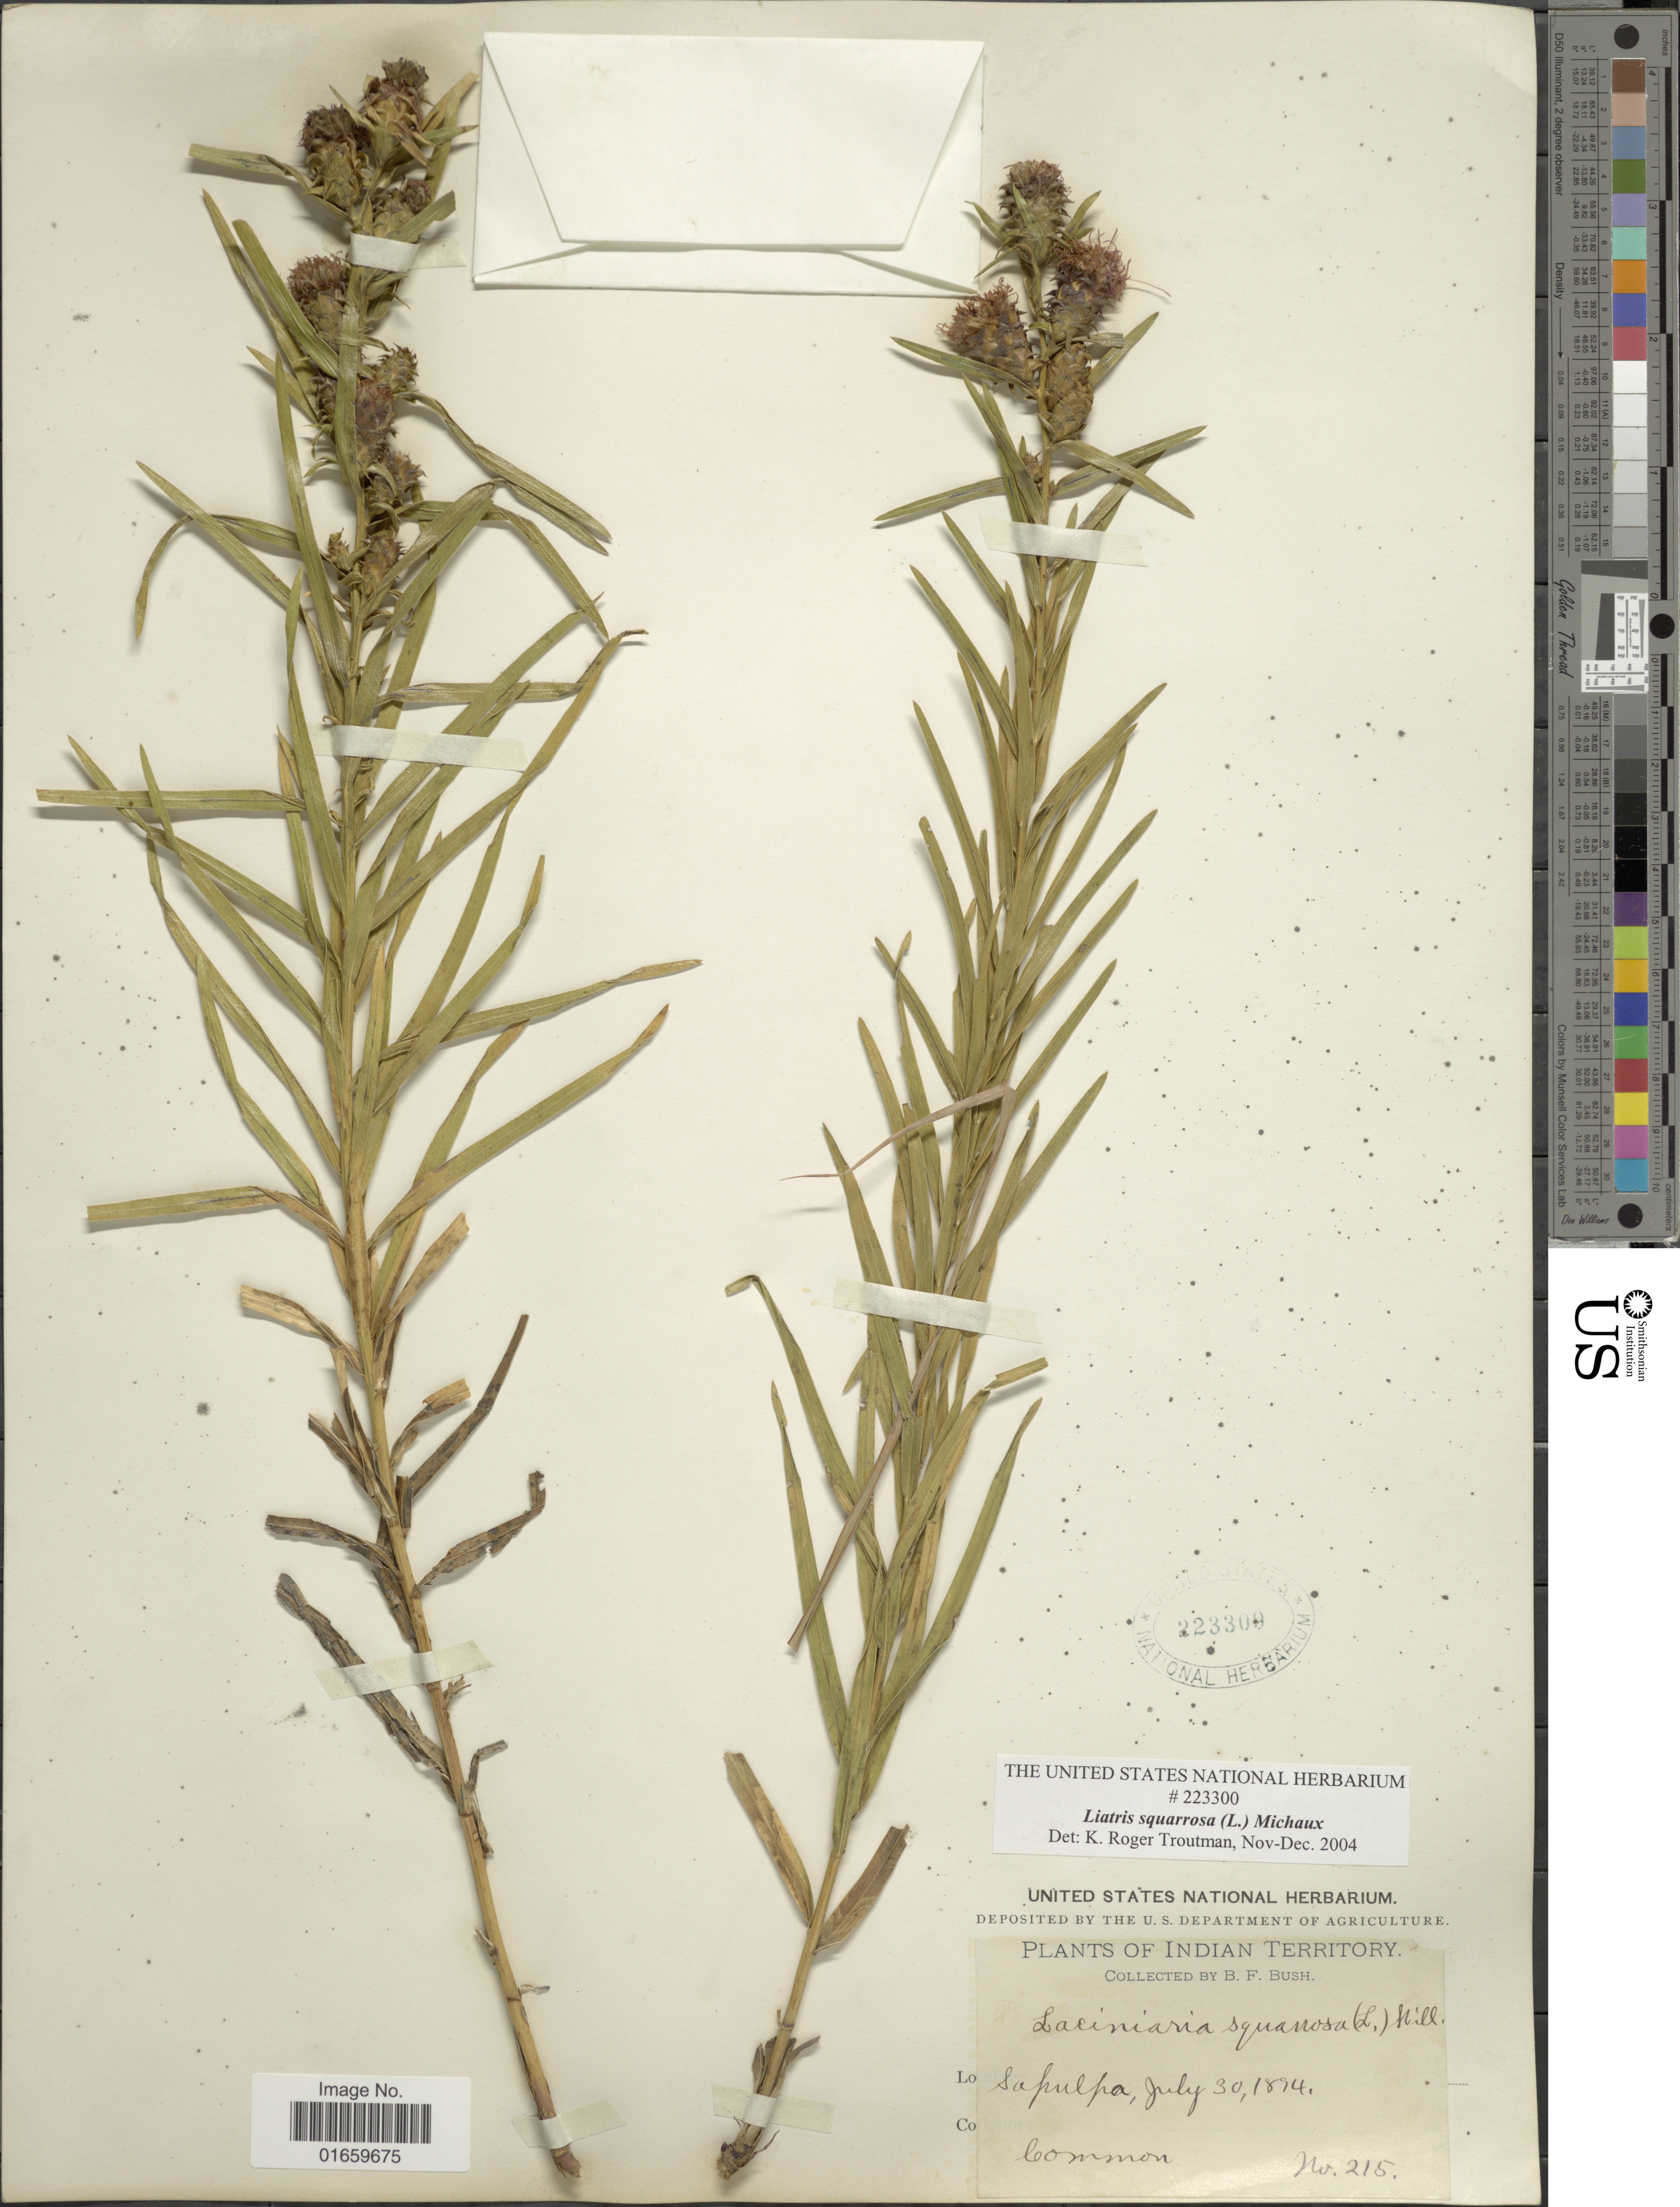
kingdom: Plantae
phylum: Tracheophyta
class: Magnoliopsida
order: Asterales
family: Asteraceae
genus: Liatris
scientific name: Liatris squarrosa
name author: (L.) Michx.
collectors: B. F. Bush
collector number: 215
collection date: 1894-07-30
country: United States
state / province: Oklahoma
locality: Indian Territory, Sapulpa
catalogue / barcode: US 223309